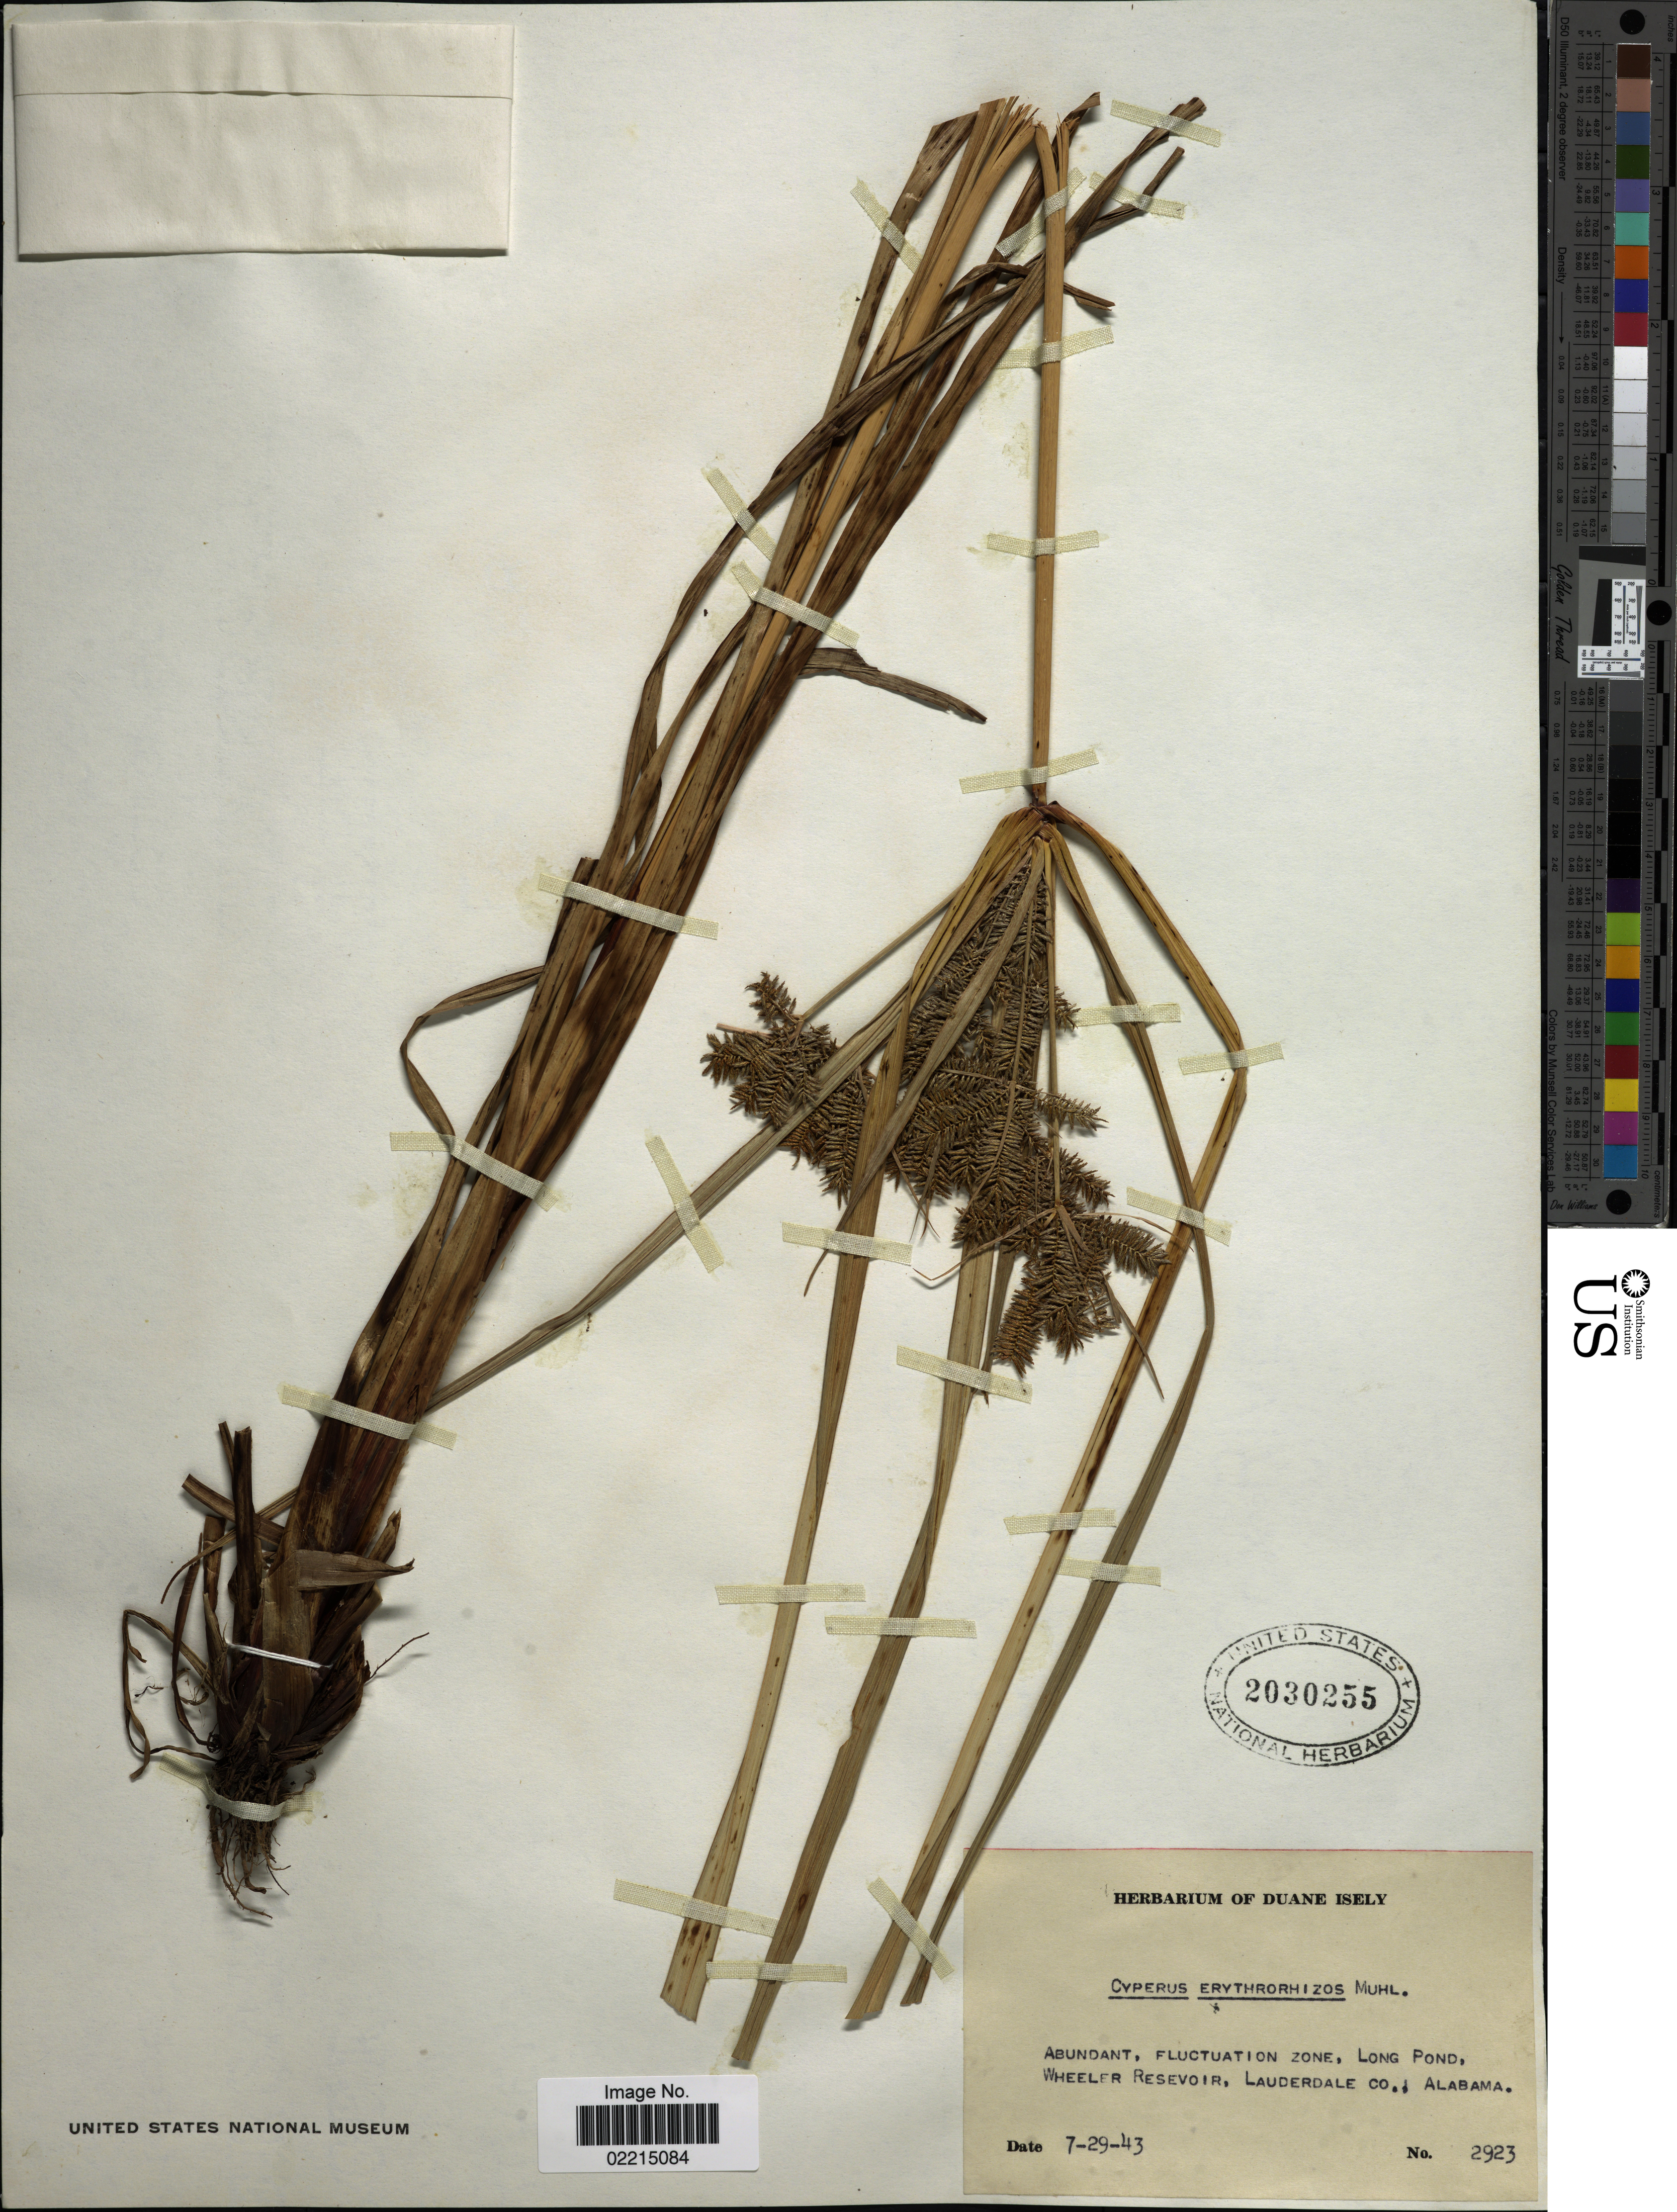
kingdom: Plantae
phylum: Tracheophyta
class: Liliopsida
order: Poales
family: Cyperaceae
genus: Cyperus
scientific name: Cyperus erythrorhizos Muhl.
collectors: ex. herb. Duane Isely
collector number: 2923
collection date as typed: Transcribed d/m/y: 29/7/43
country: United States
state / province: Alabama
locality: Fluctuation Zone, Long Pond, Wheeler Reservoir, Lauderdale Co.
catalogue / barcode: US 2030255